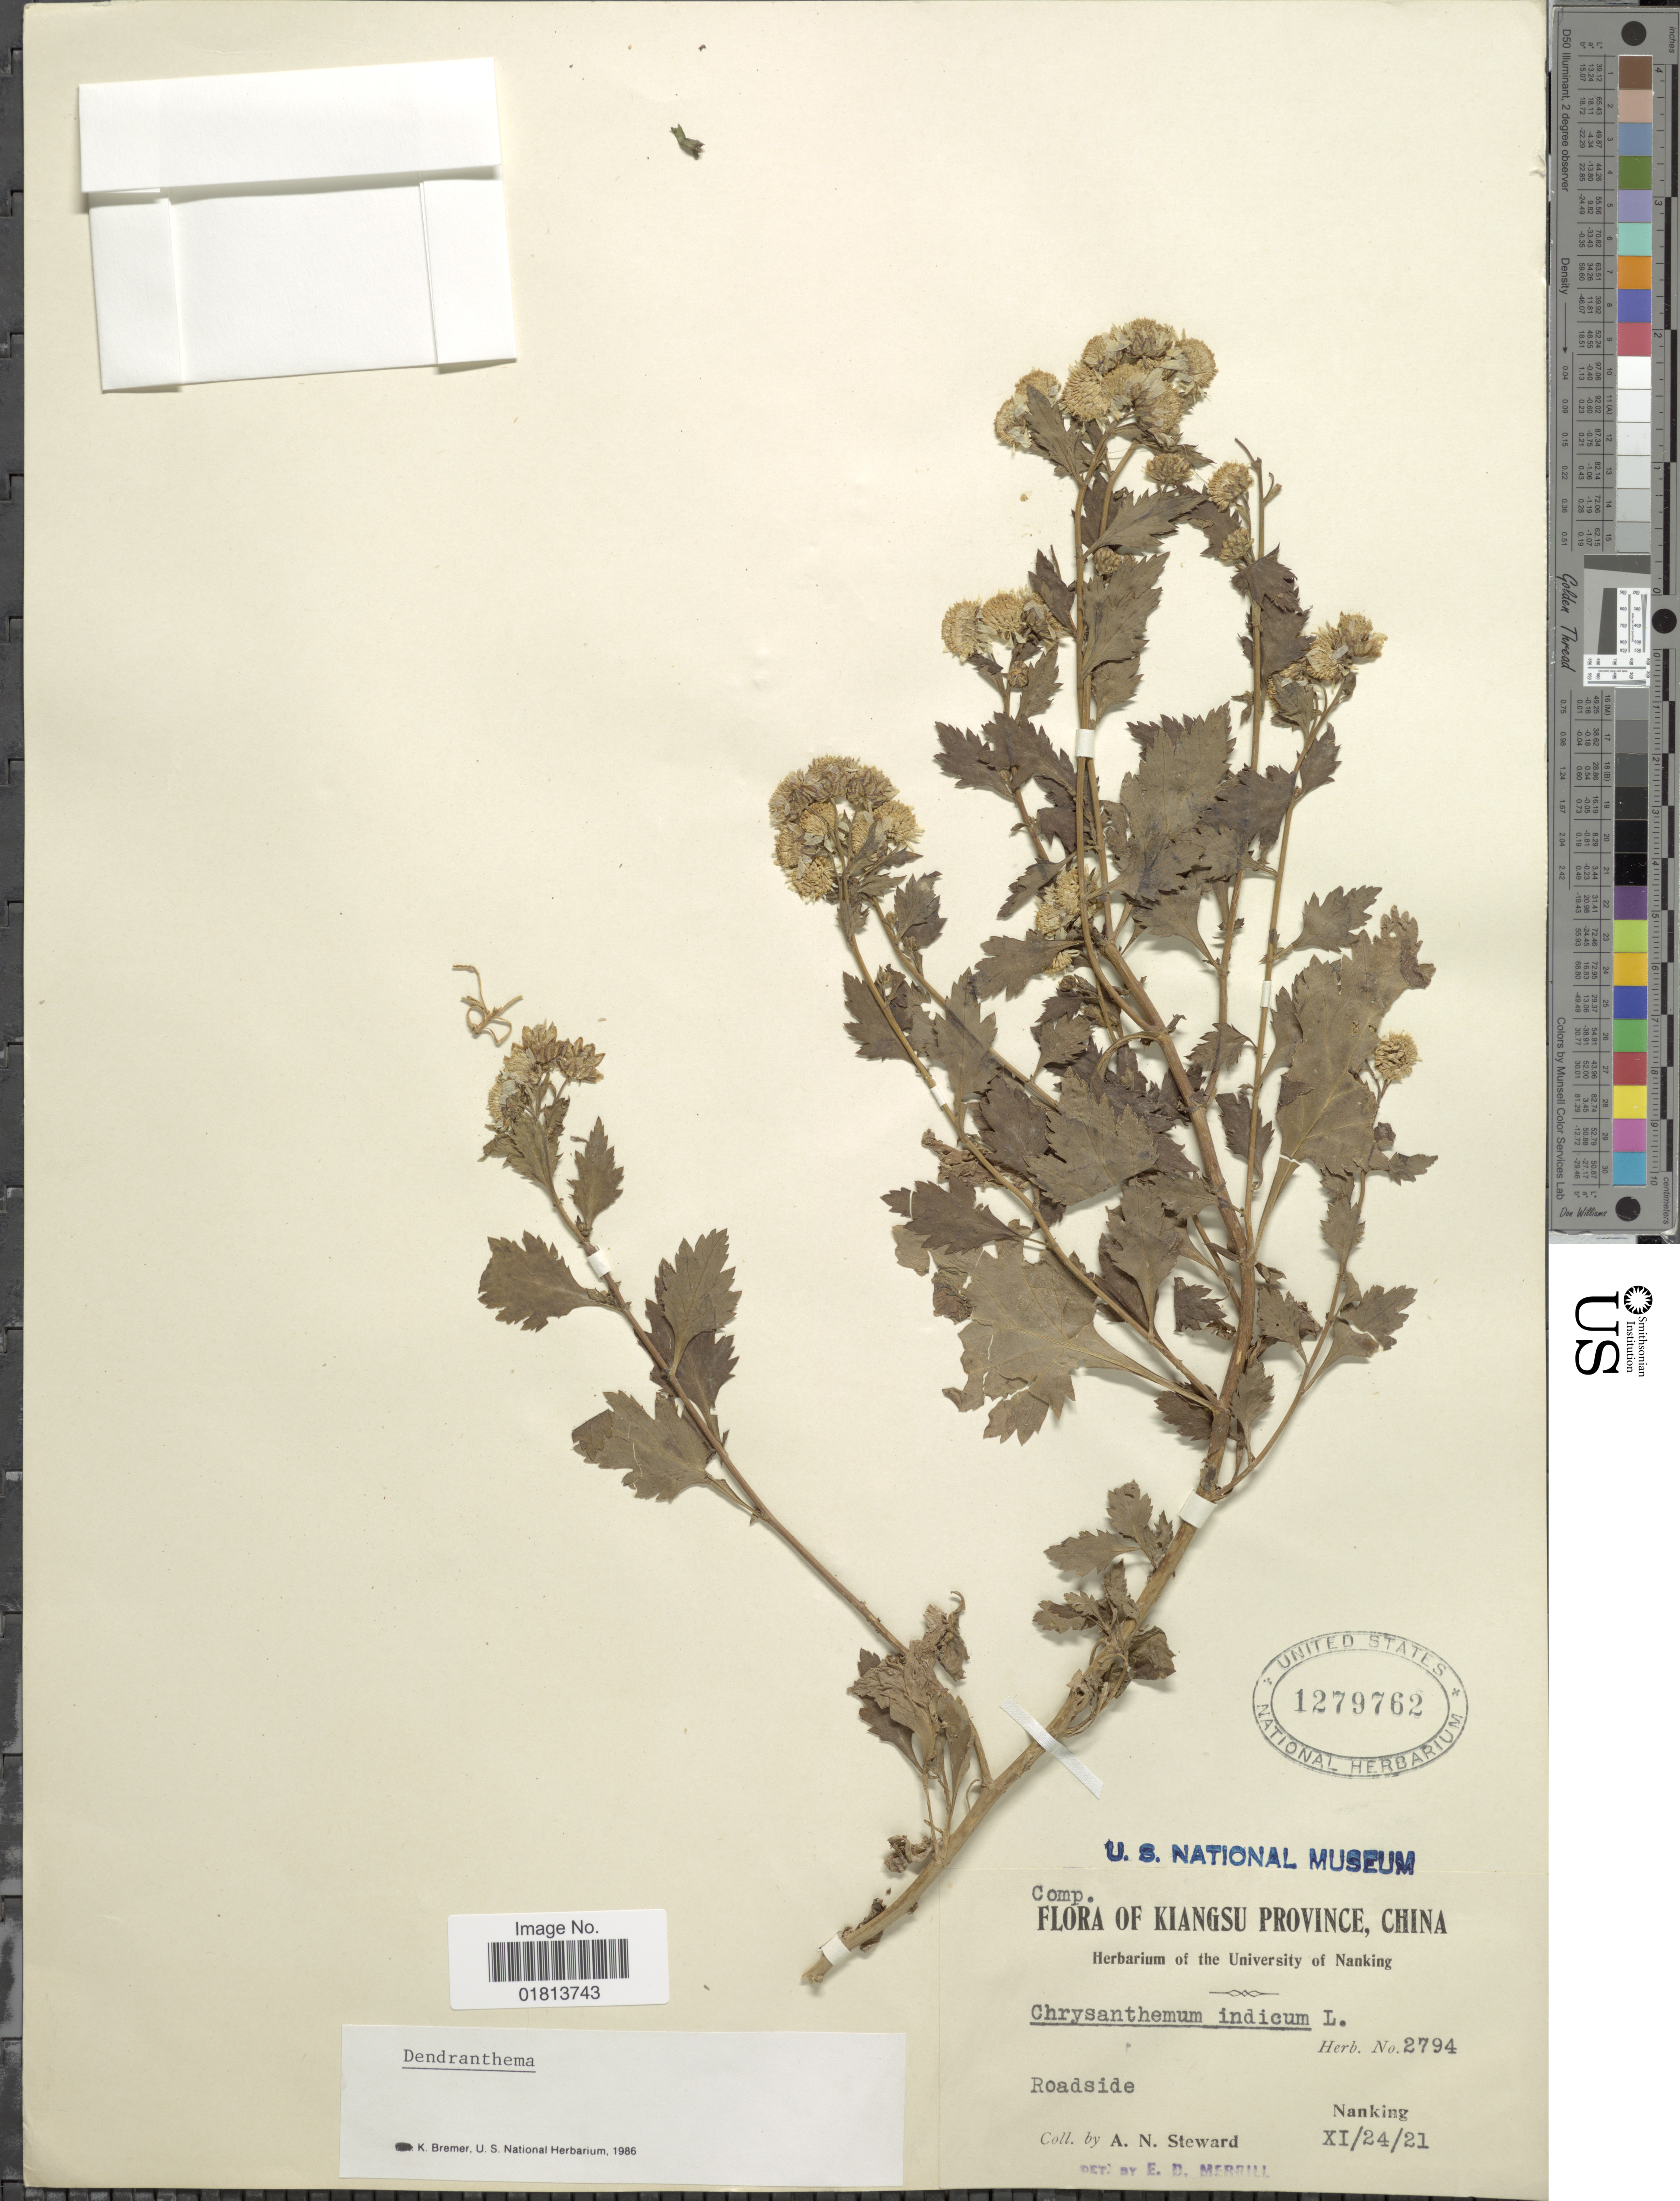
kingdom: Plantae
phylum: Tracheophyta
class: Magnoliopsida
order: Asterales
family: Asteraceae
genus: Dendranthema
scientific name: Dendranthema indicum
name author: (L.) Des Moul.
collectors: A. N. Steward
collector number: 2794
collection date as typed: Transcribed d/m/y: 21/6/24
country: China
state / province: Jiangsu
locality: Kiangsi Province, China, Nanking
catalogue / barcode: US 1279762